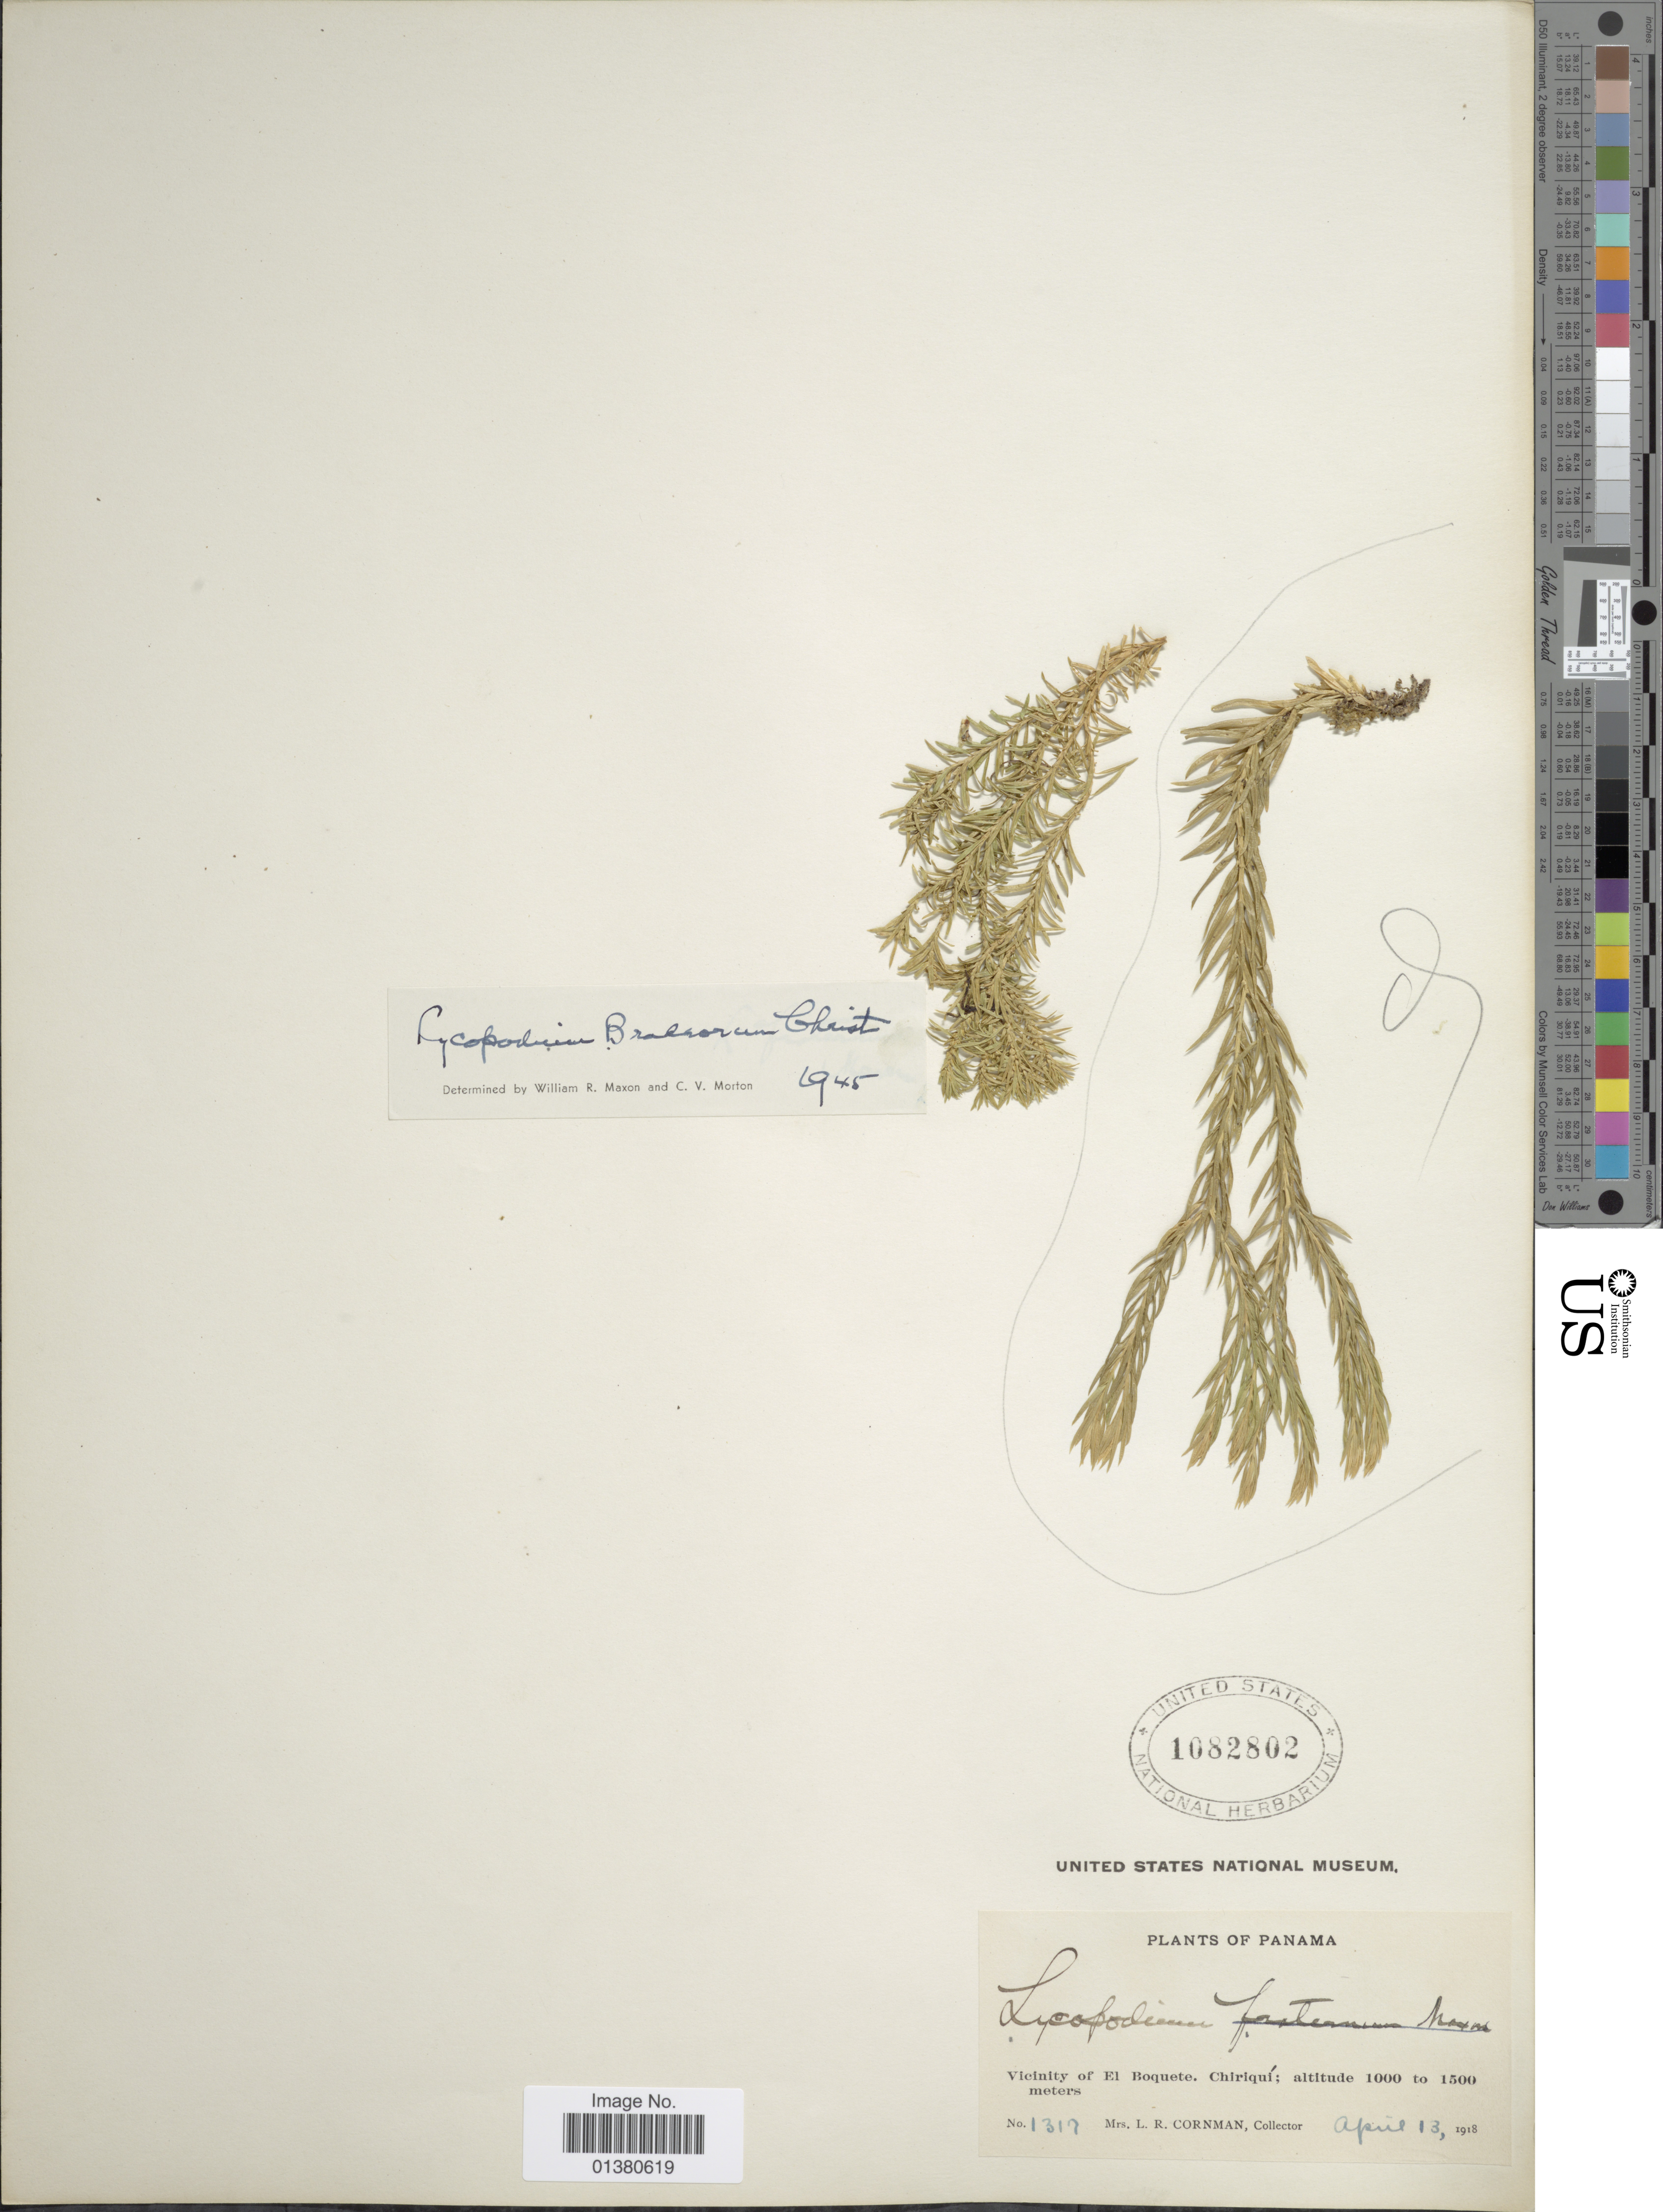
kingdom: Plantae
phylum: Tracheophyta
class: Lycopodiopsida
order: Lycopodiales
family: Lycopodiaceae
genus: Phlegmariurus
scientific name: Phlegmariurus bradeorum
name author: (Christ) B. Øllg.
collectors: L. Cornman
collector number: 1317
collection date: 1918-04-13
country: Panama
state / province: Chiriqui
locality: Vicinity of El Boquete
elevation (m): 1000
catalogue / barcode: US 1082802